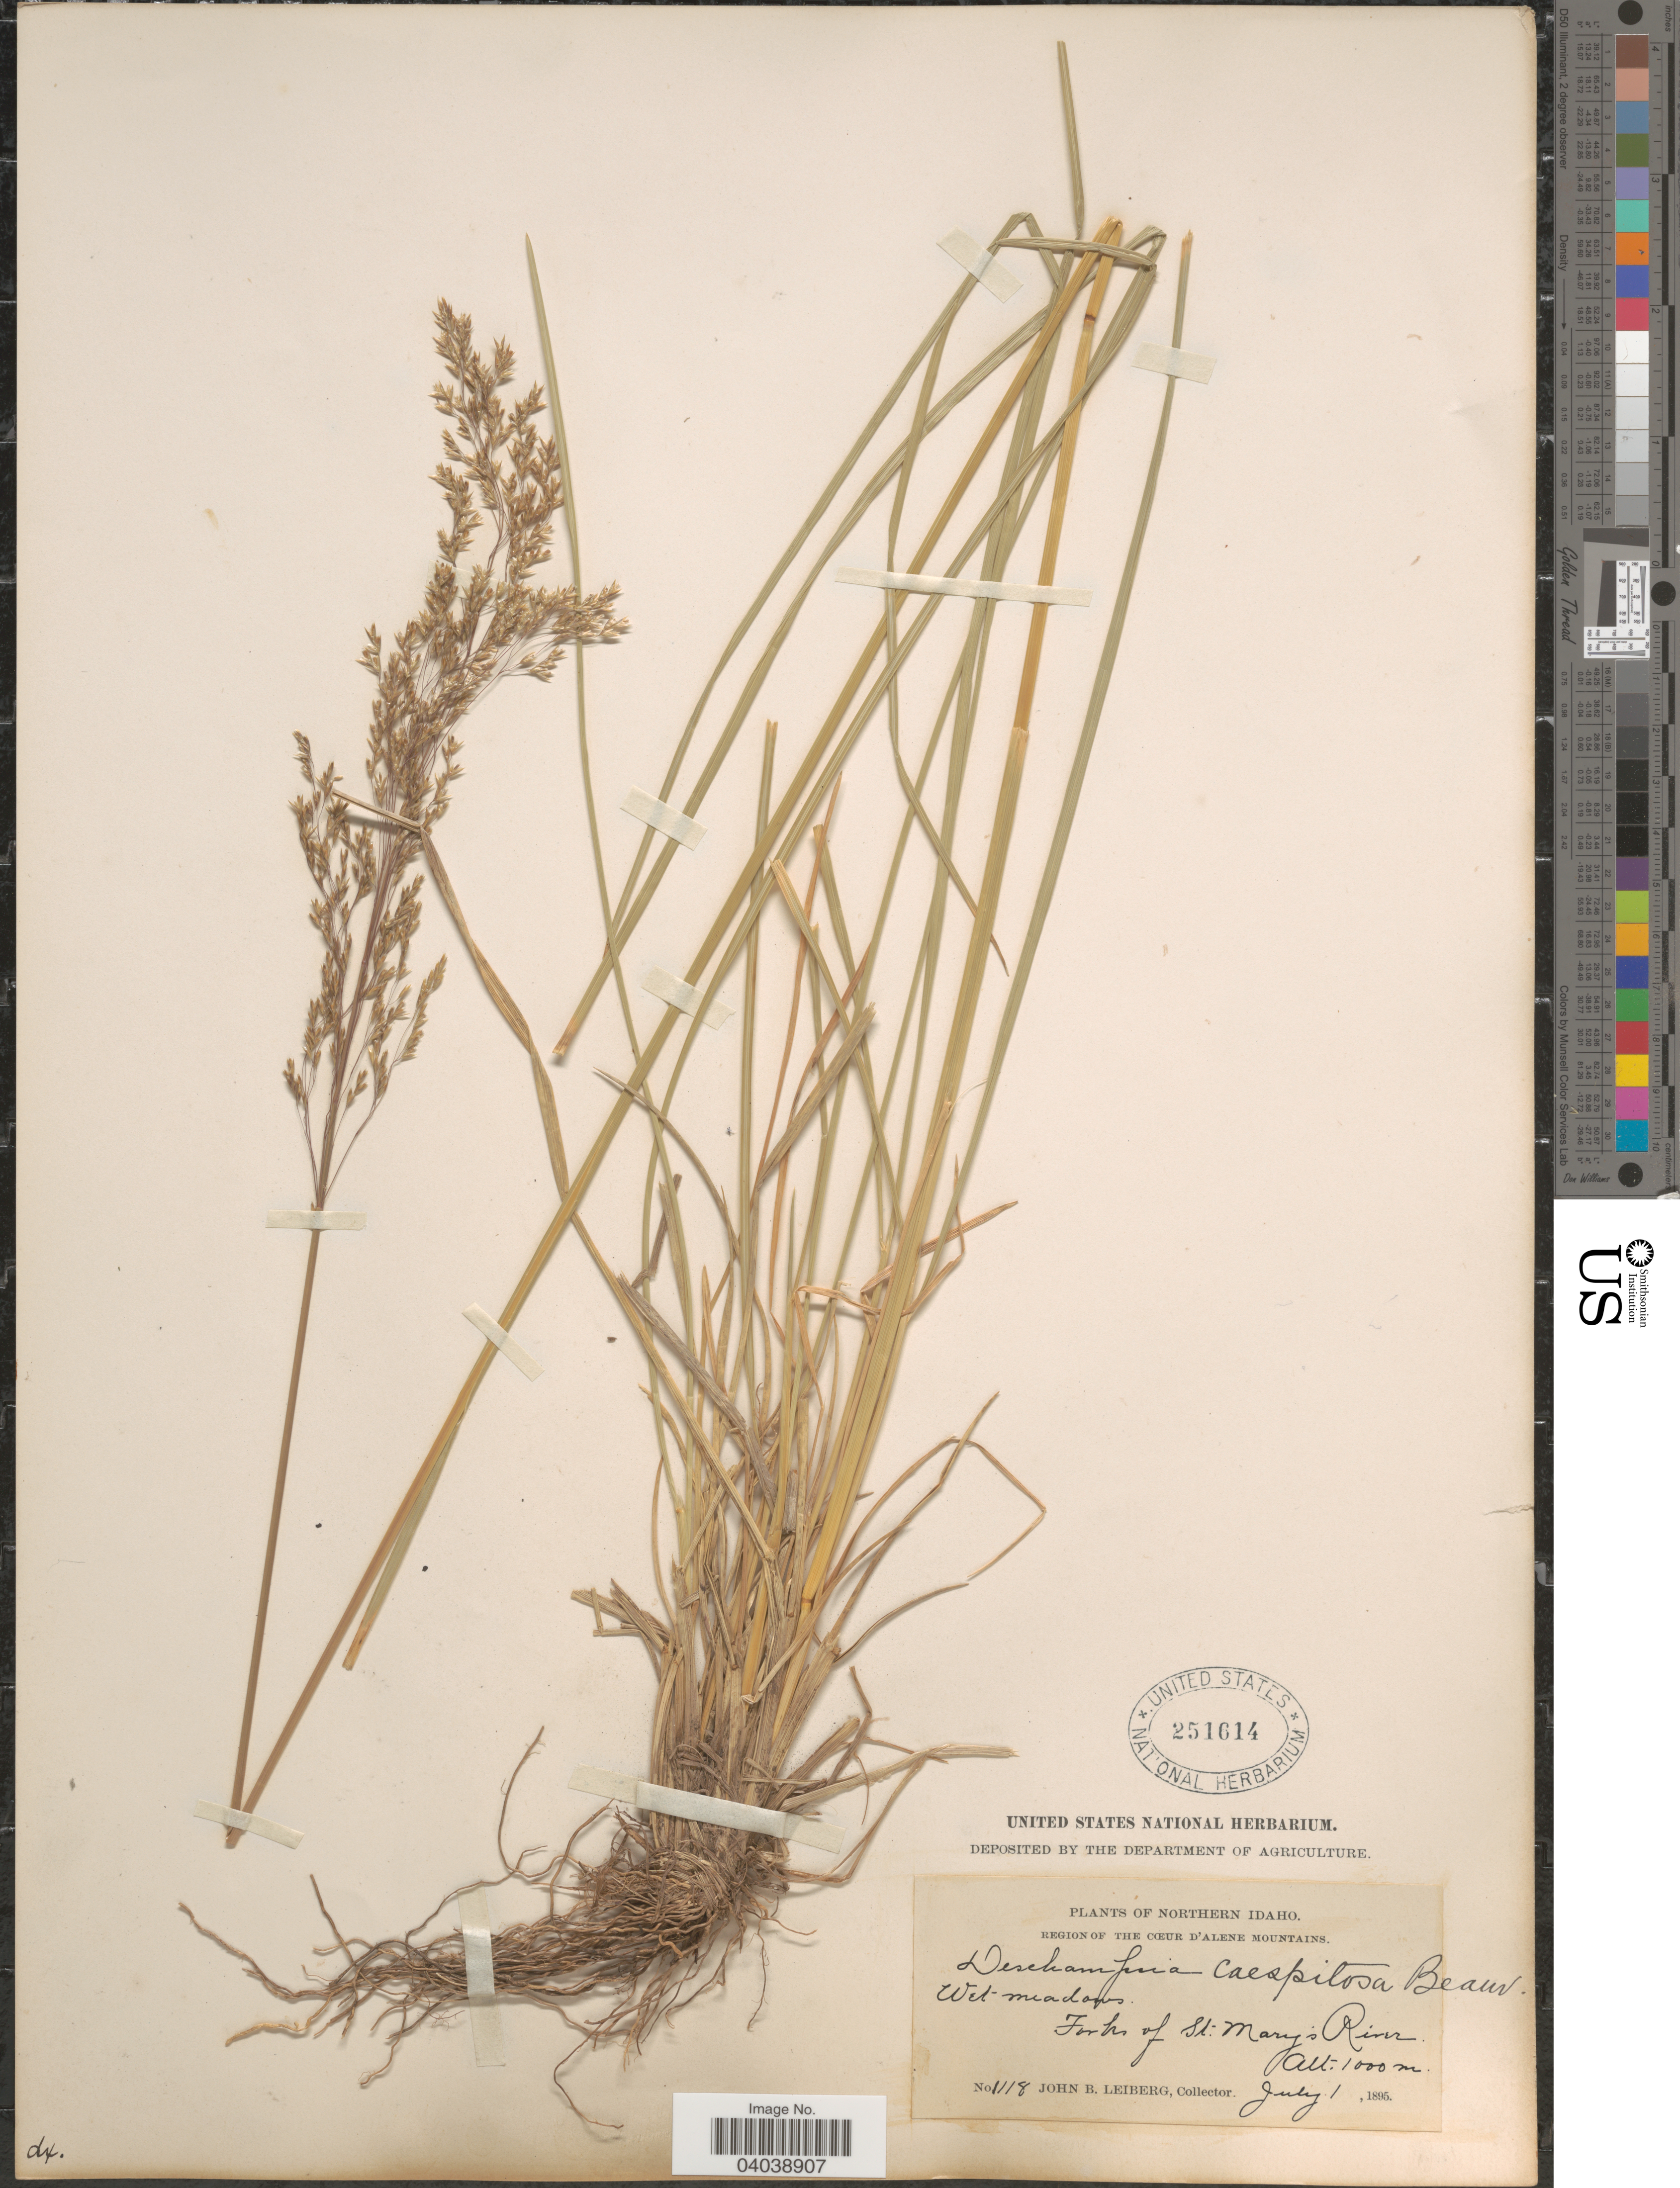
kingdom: Plantae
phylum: Tracheophyta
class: Liliopsida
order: Poales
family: Poaceae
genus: Deschampsia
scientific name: Deschampsia cespitosa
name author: (L.) P. Beauv.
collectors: J. B. Leiberg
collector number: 1118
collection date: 1895-07-01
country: United States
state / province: Idaho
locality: Northern Idaho. Region of the Cœur D'Alene Mountains. Wet meadows. Forks of St Mary's River.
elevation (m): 1000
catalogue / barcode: US 251614